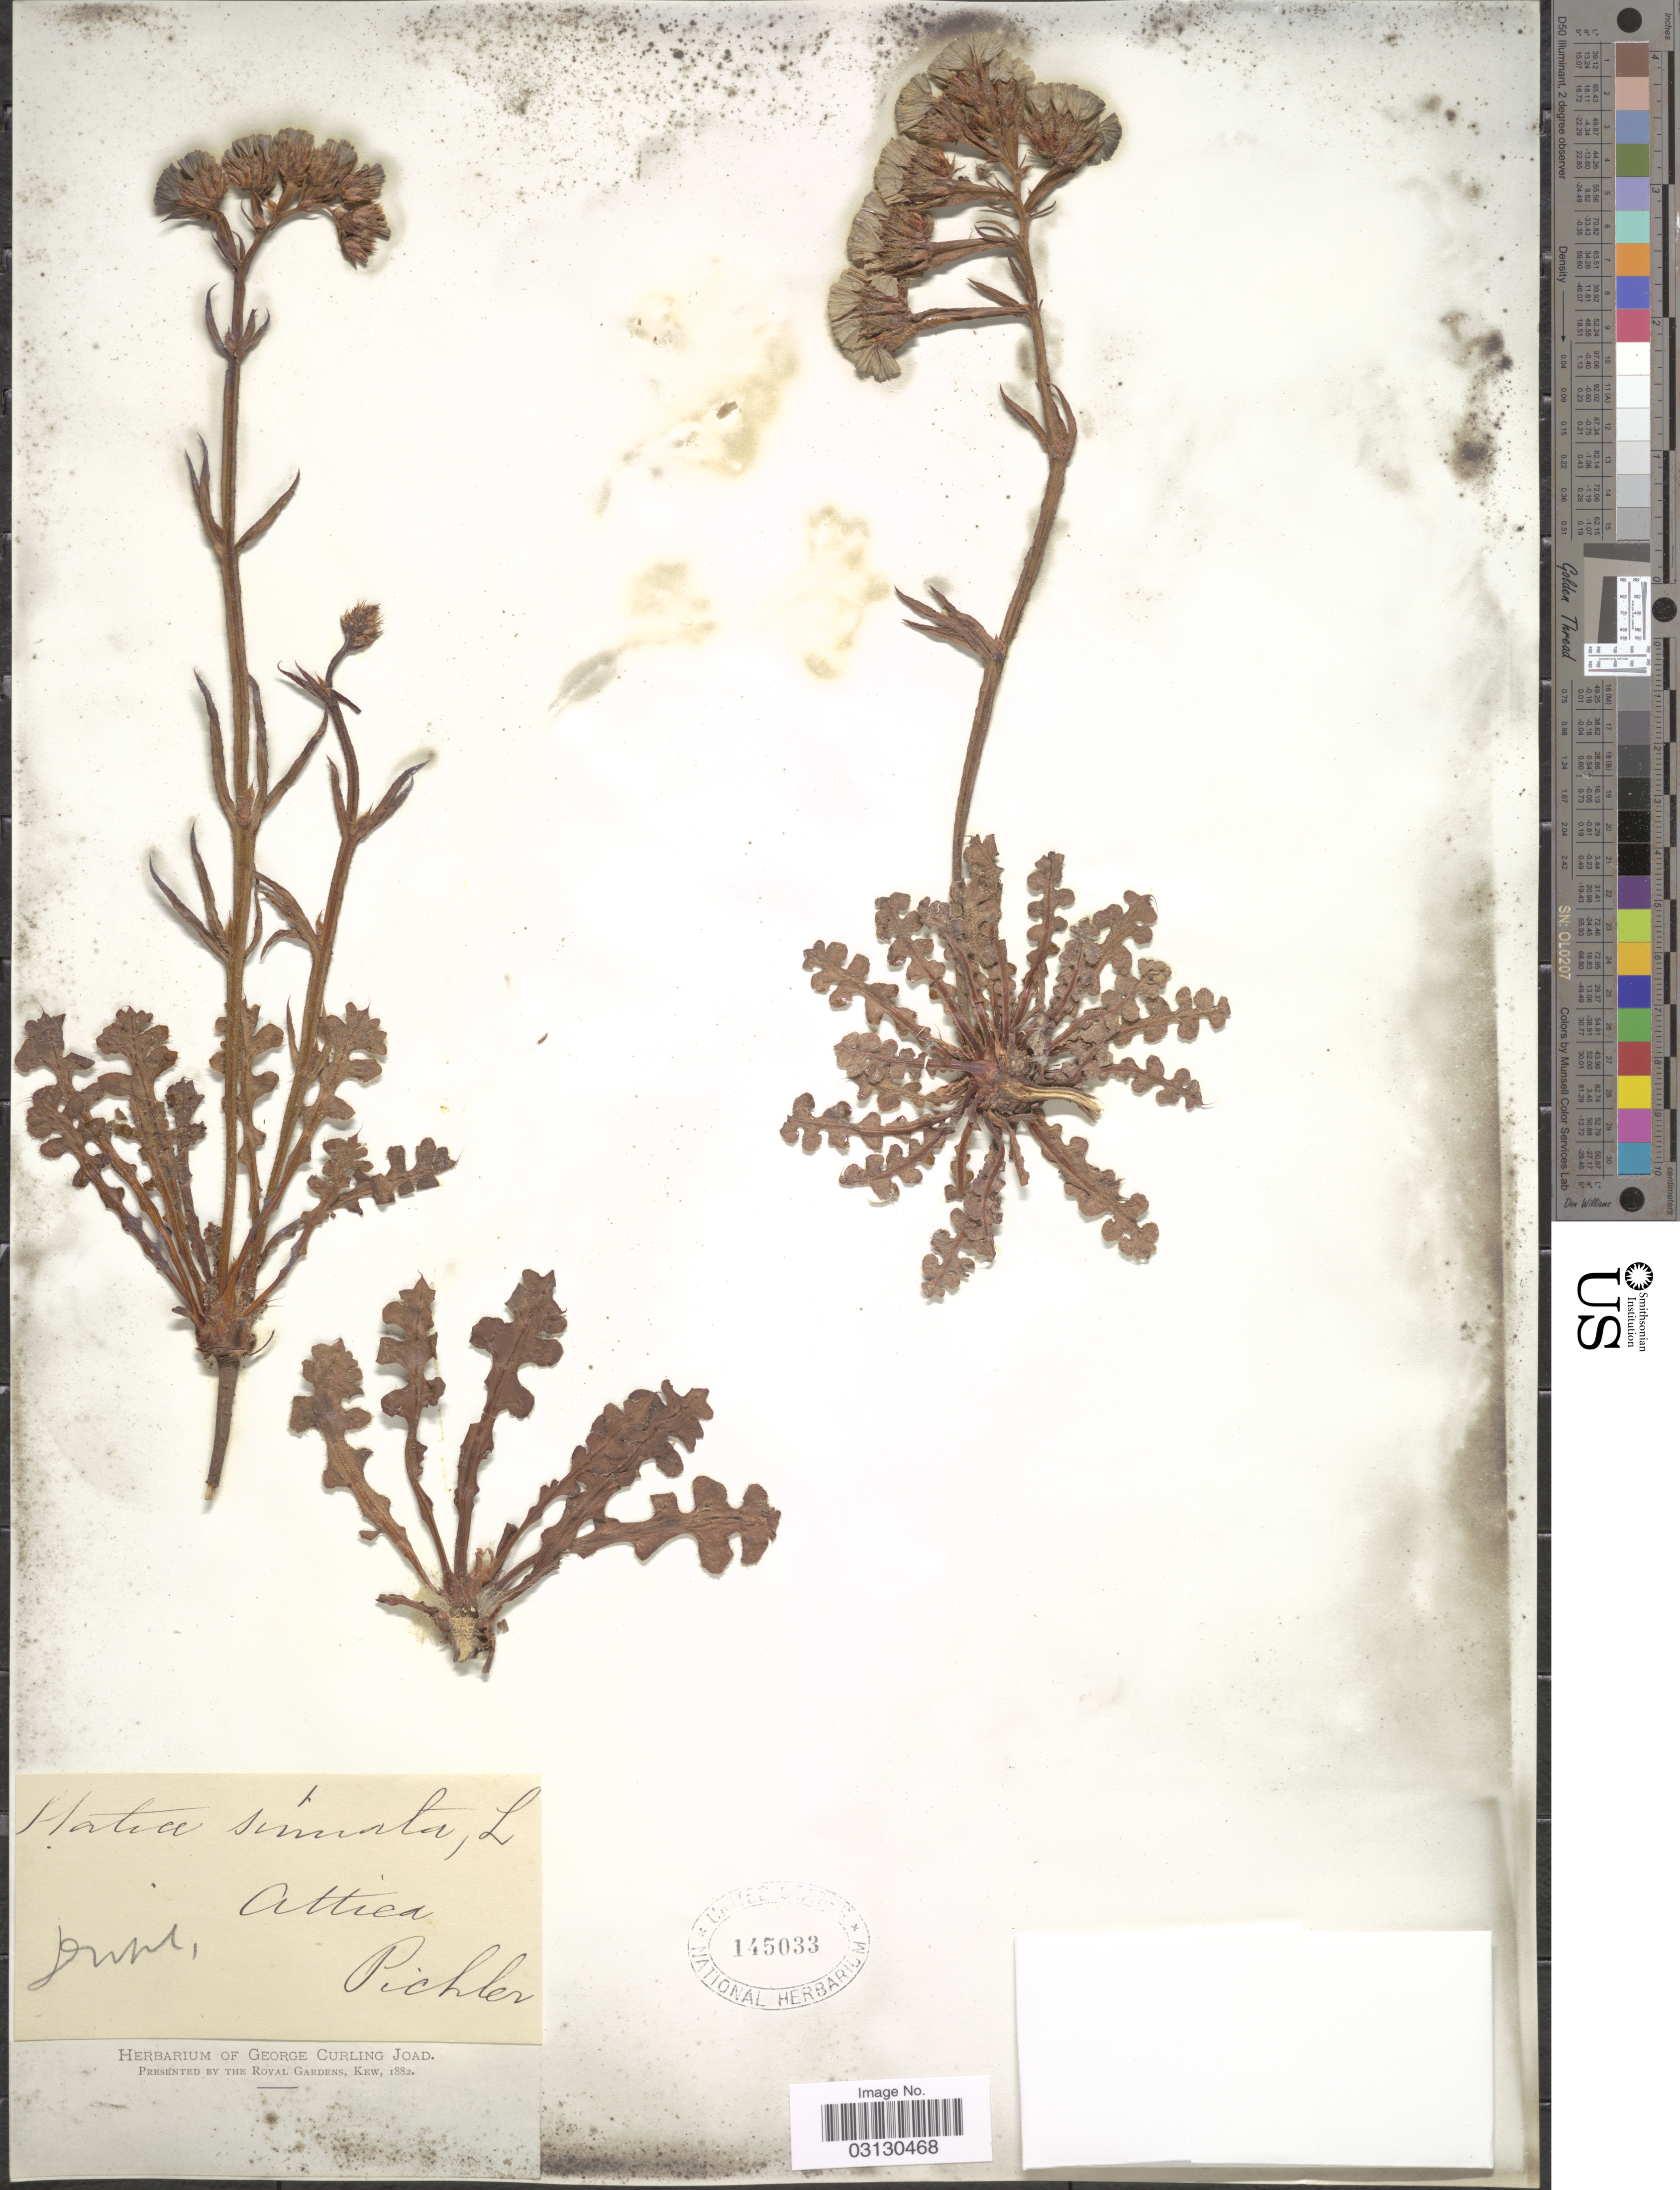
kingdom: Plantae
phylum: Tracheophyta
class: Magnoliopsida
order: Caryophyllales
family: Plumbaginaceae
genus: Limonium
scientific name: Limonium sinuatum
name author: (L.) Mill.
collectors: Pichler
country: Greece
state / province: Attica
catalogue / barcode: US 145033